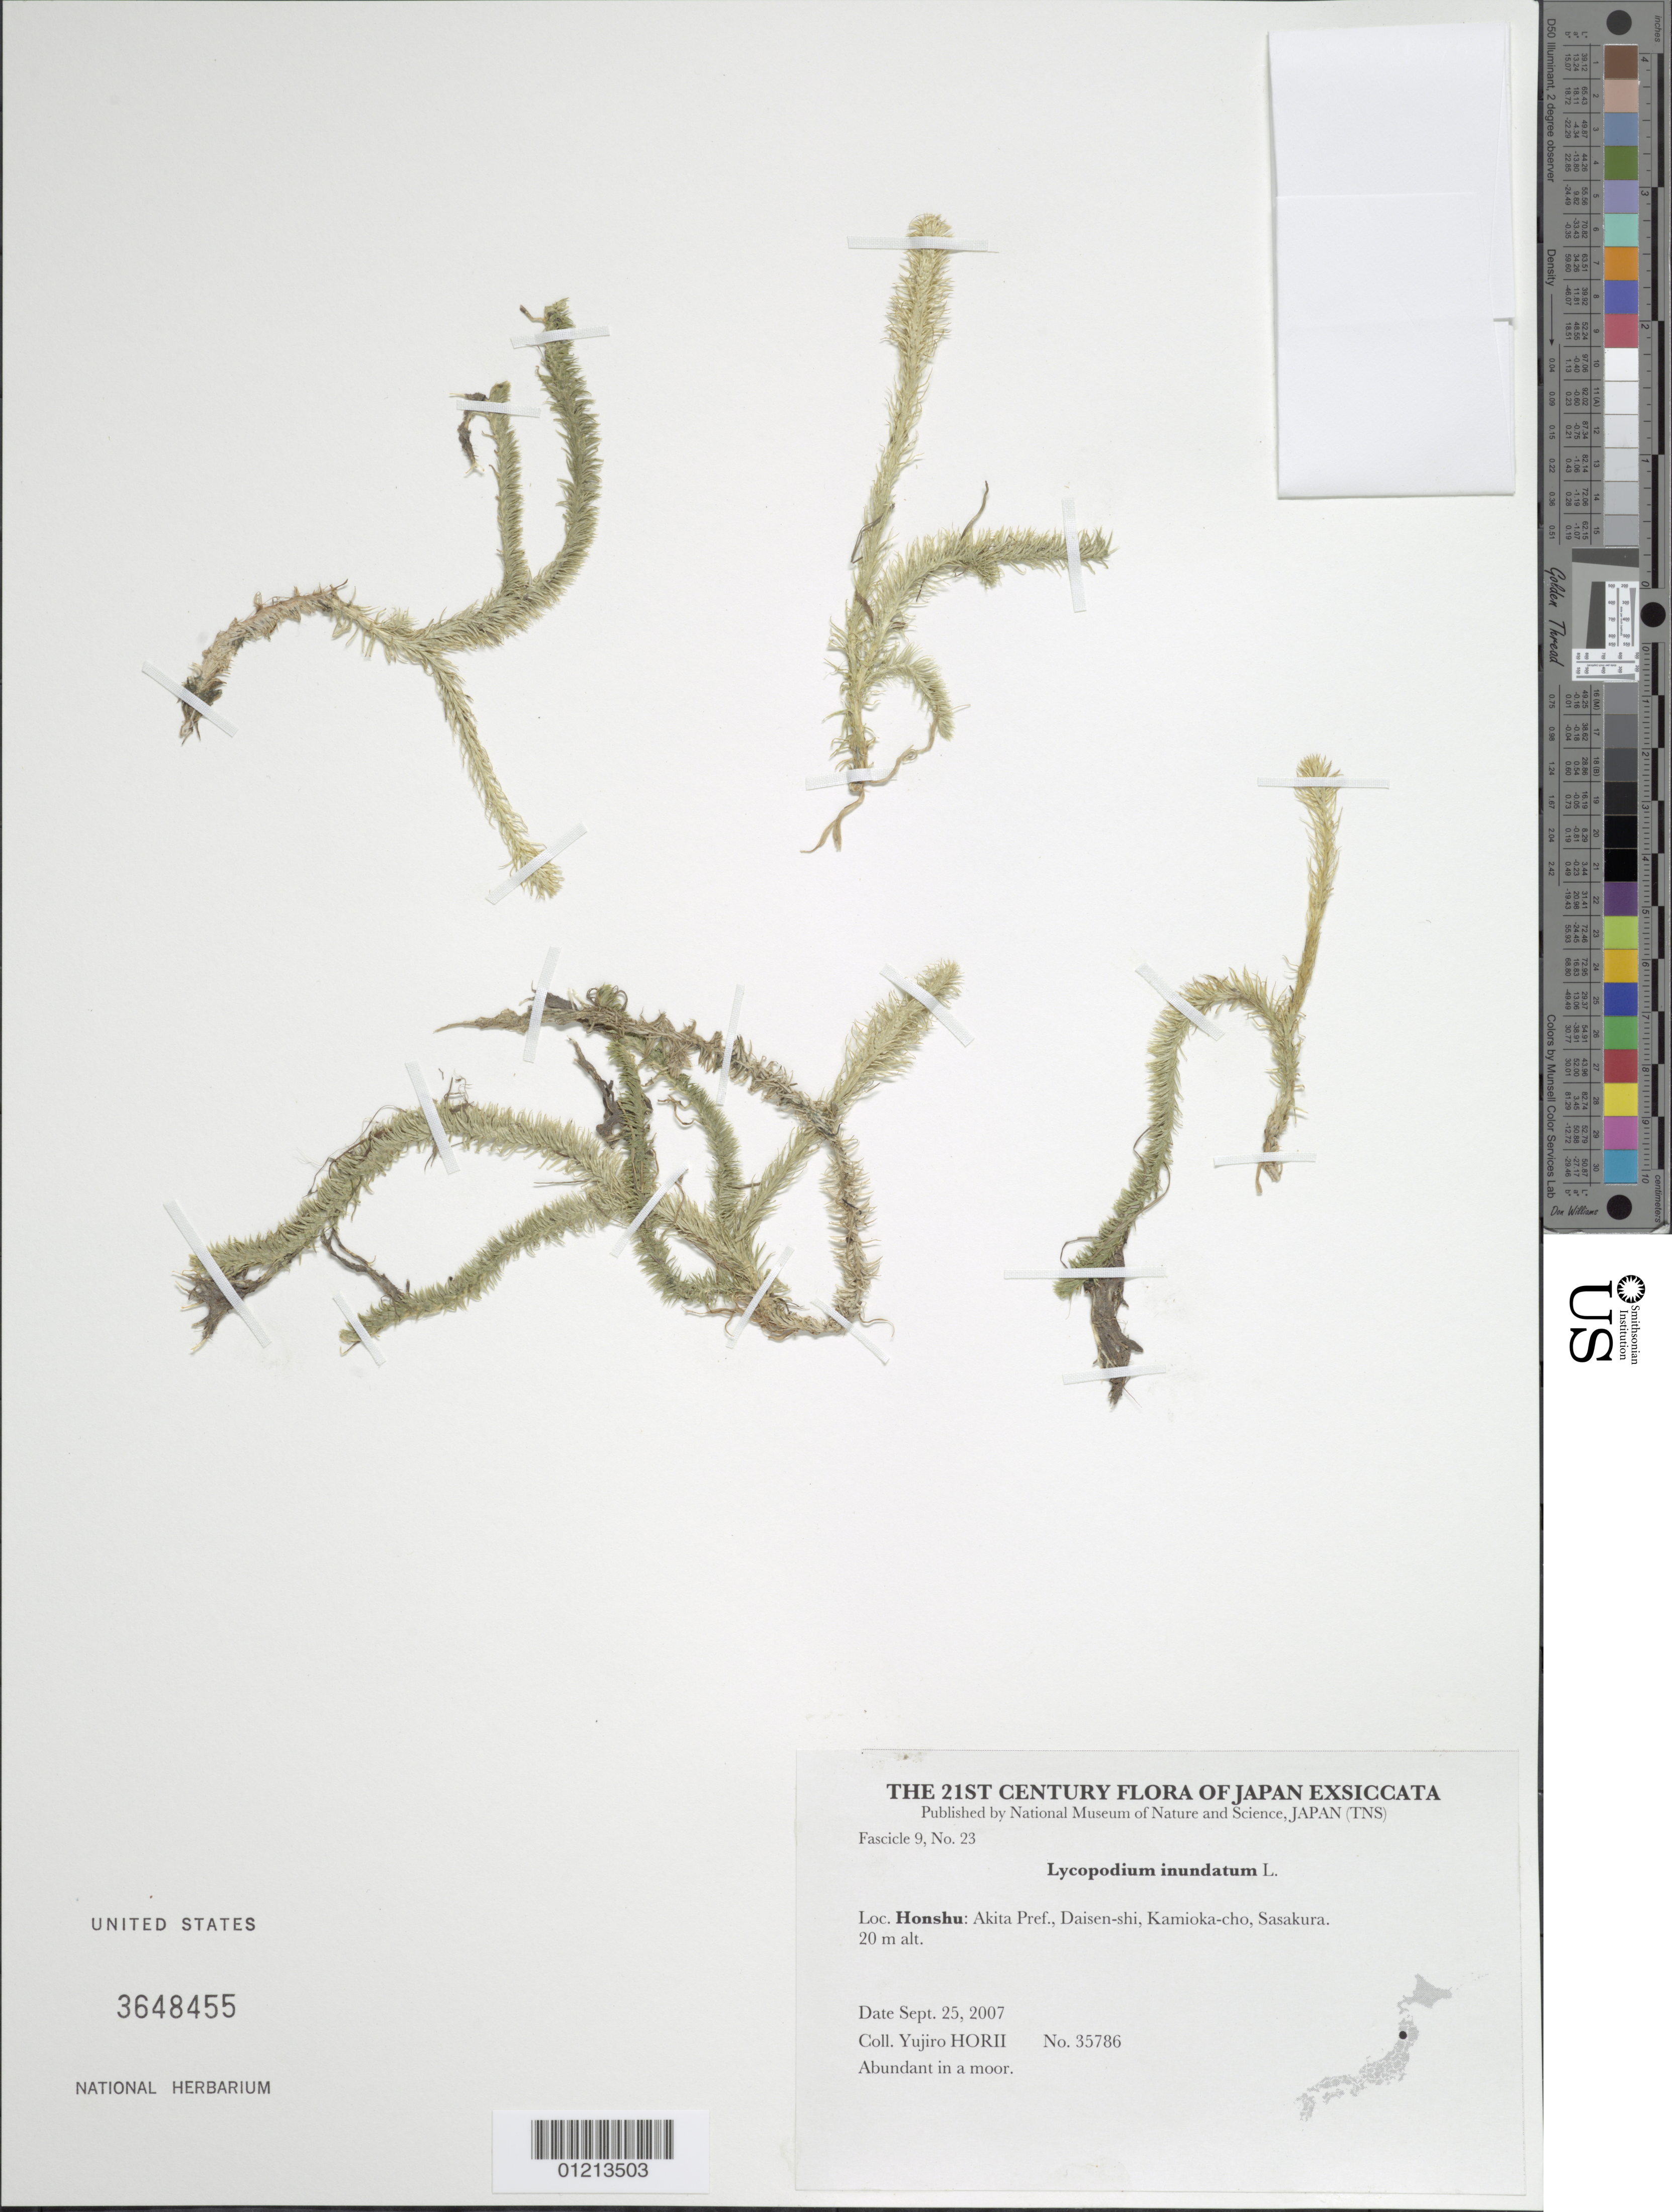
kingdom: Plantae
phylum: Tracheophyta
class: Lycopodiopsida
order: Lycopodiales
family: Lycopodiaceae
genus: Lycopodiella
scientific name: Lycopodiella inundata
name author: (L.) Holub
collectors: Y. Horii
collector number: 35786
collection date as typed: Sept. 25, 2007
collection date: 2007-09-25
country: Japan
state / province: Akita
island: Honshu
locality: Daisen-shi, Kamioka-cho, Sasakura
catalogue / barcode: US 3648455